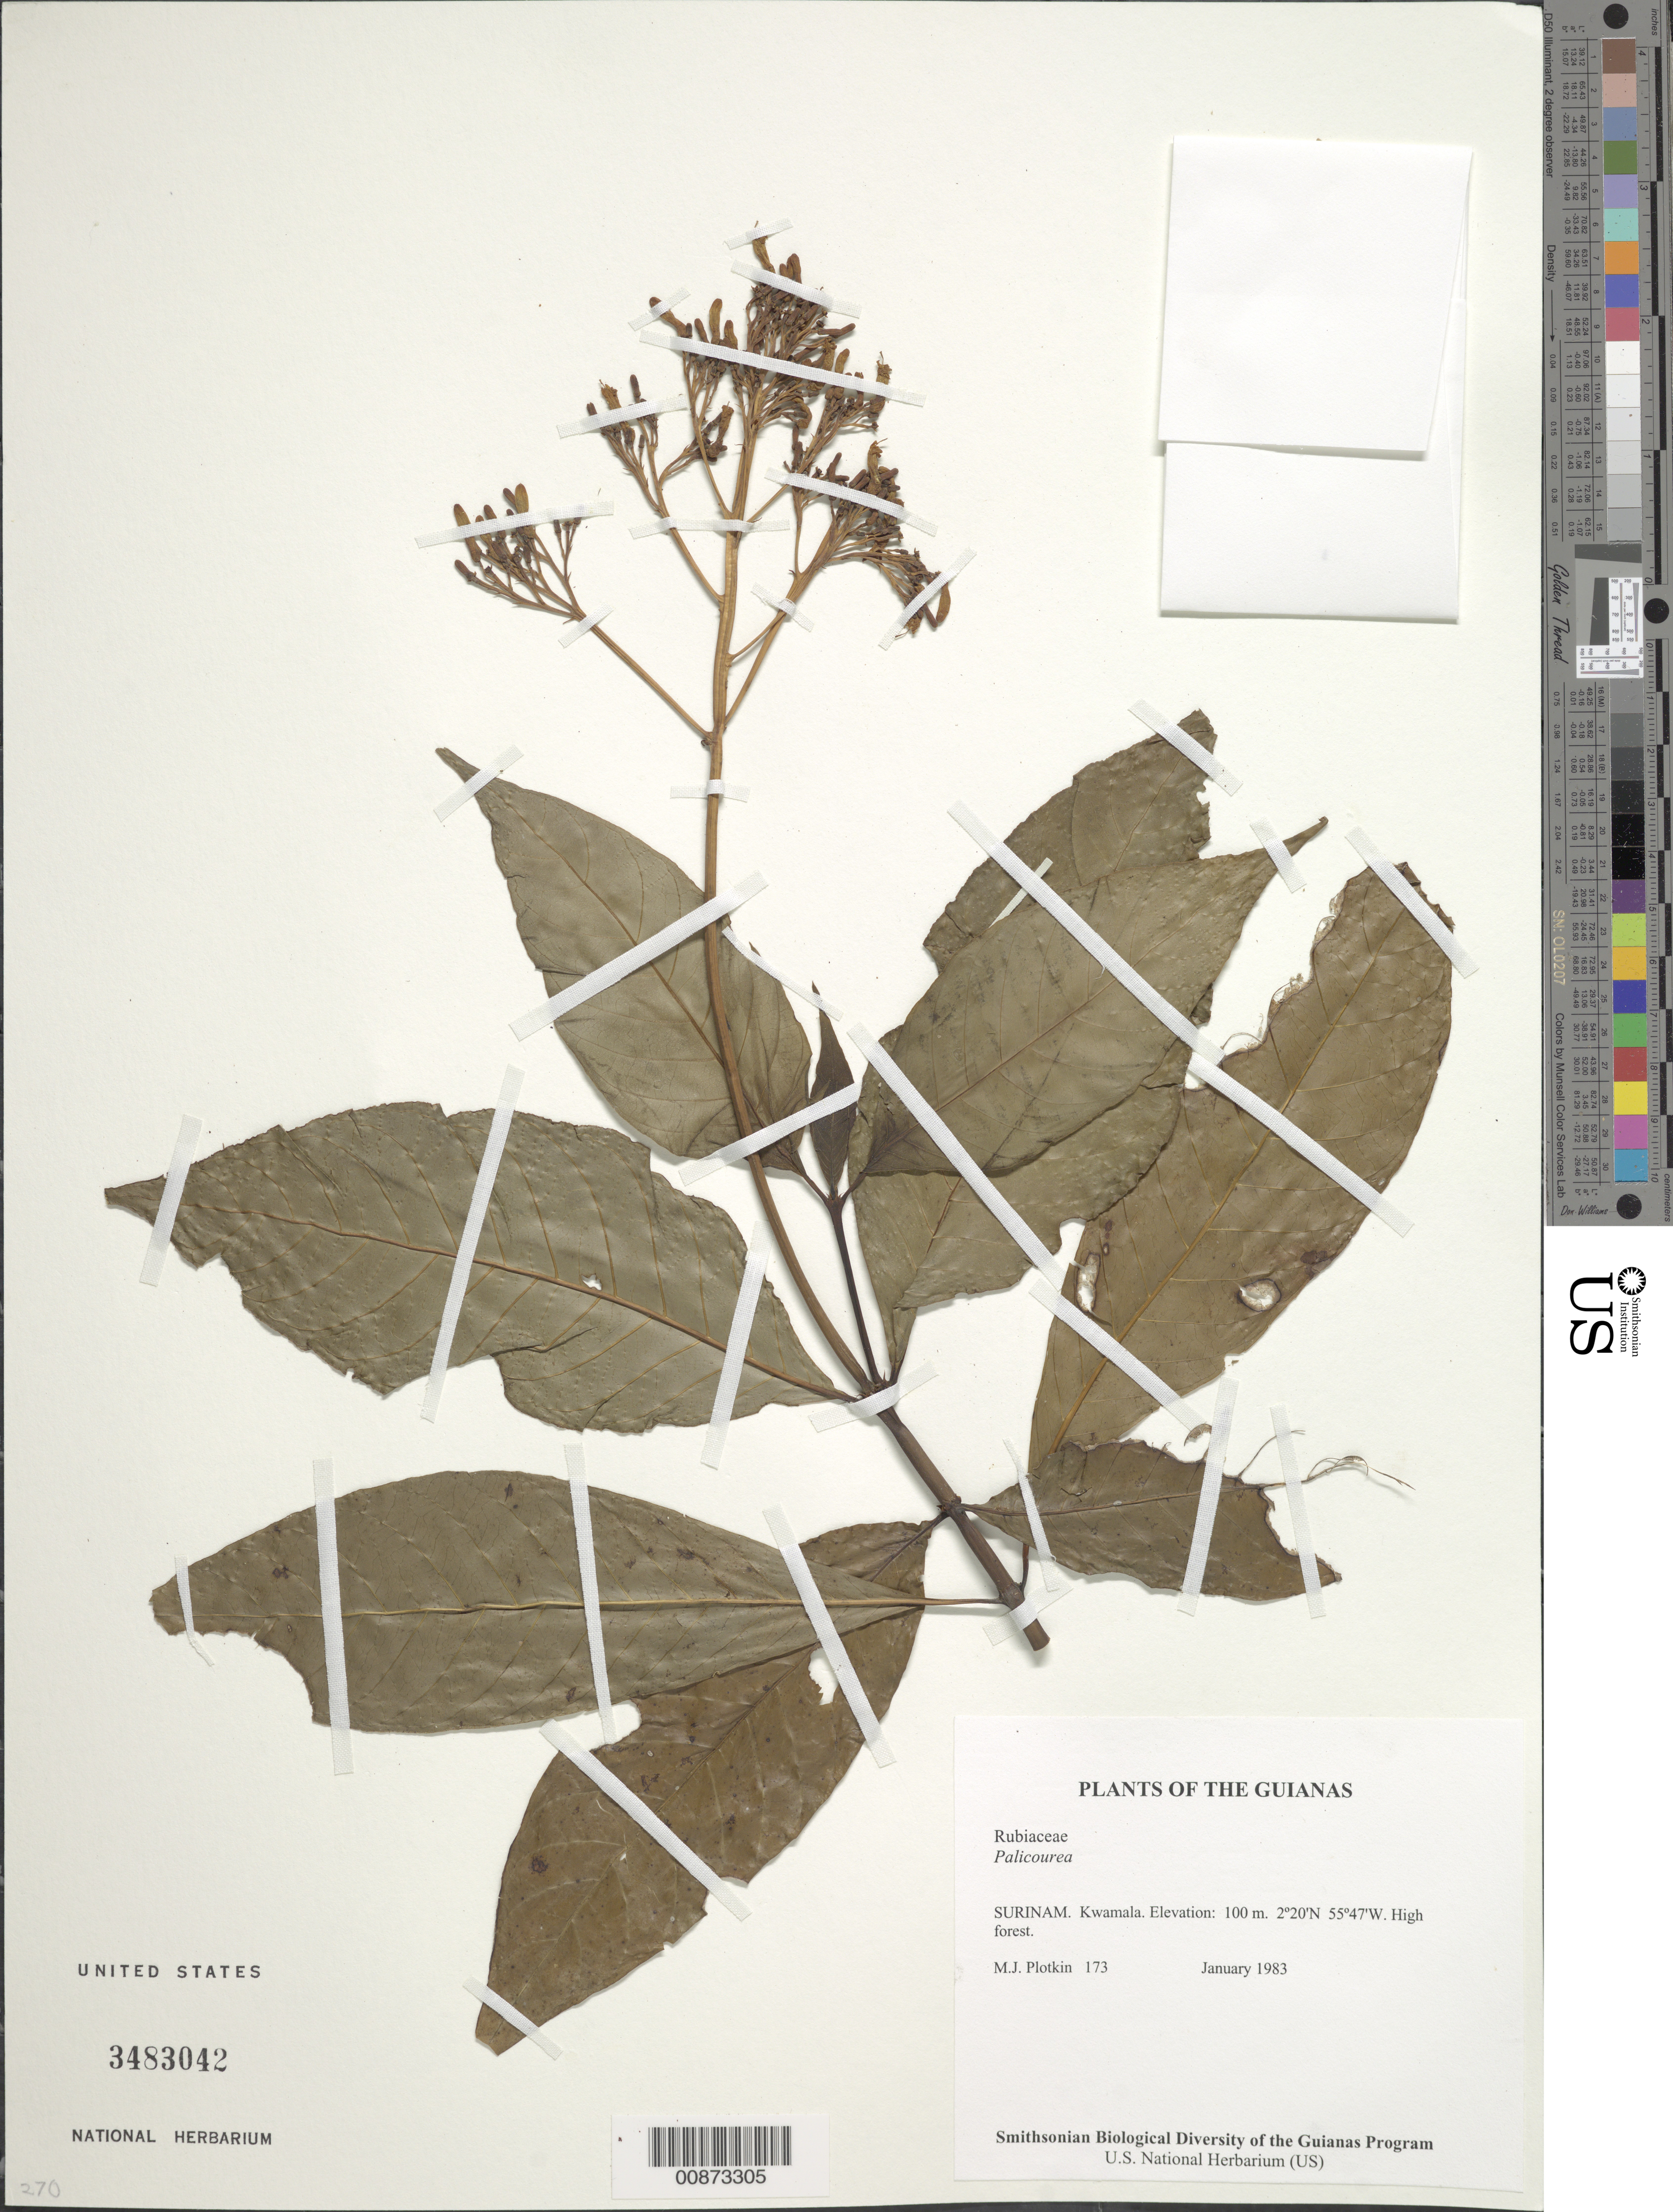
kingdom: Plantae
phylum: Tracheophyta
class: Magnoliopsida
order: Gentianales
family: Rubiaceae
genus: Palicourea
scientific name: Palicourea sp.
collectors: M. Plotkin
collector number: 173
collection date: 1983-01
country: Suriname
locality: The Guianas. Kwamala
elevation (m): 100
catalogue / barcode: US 3483041